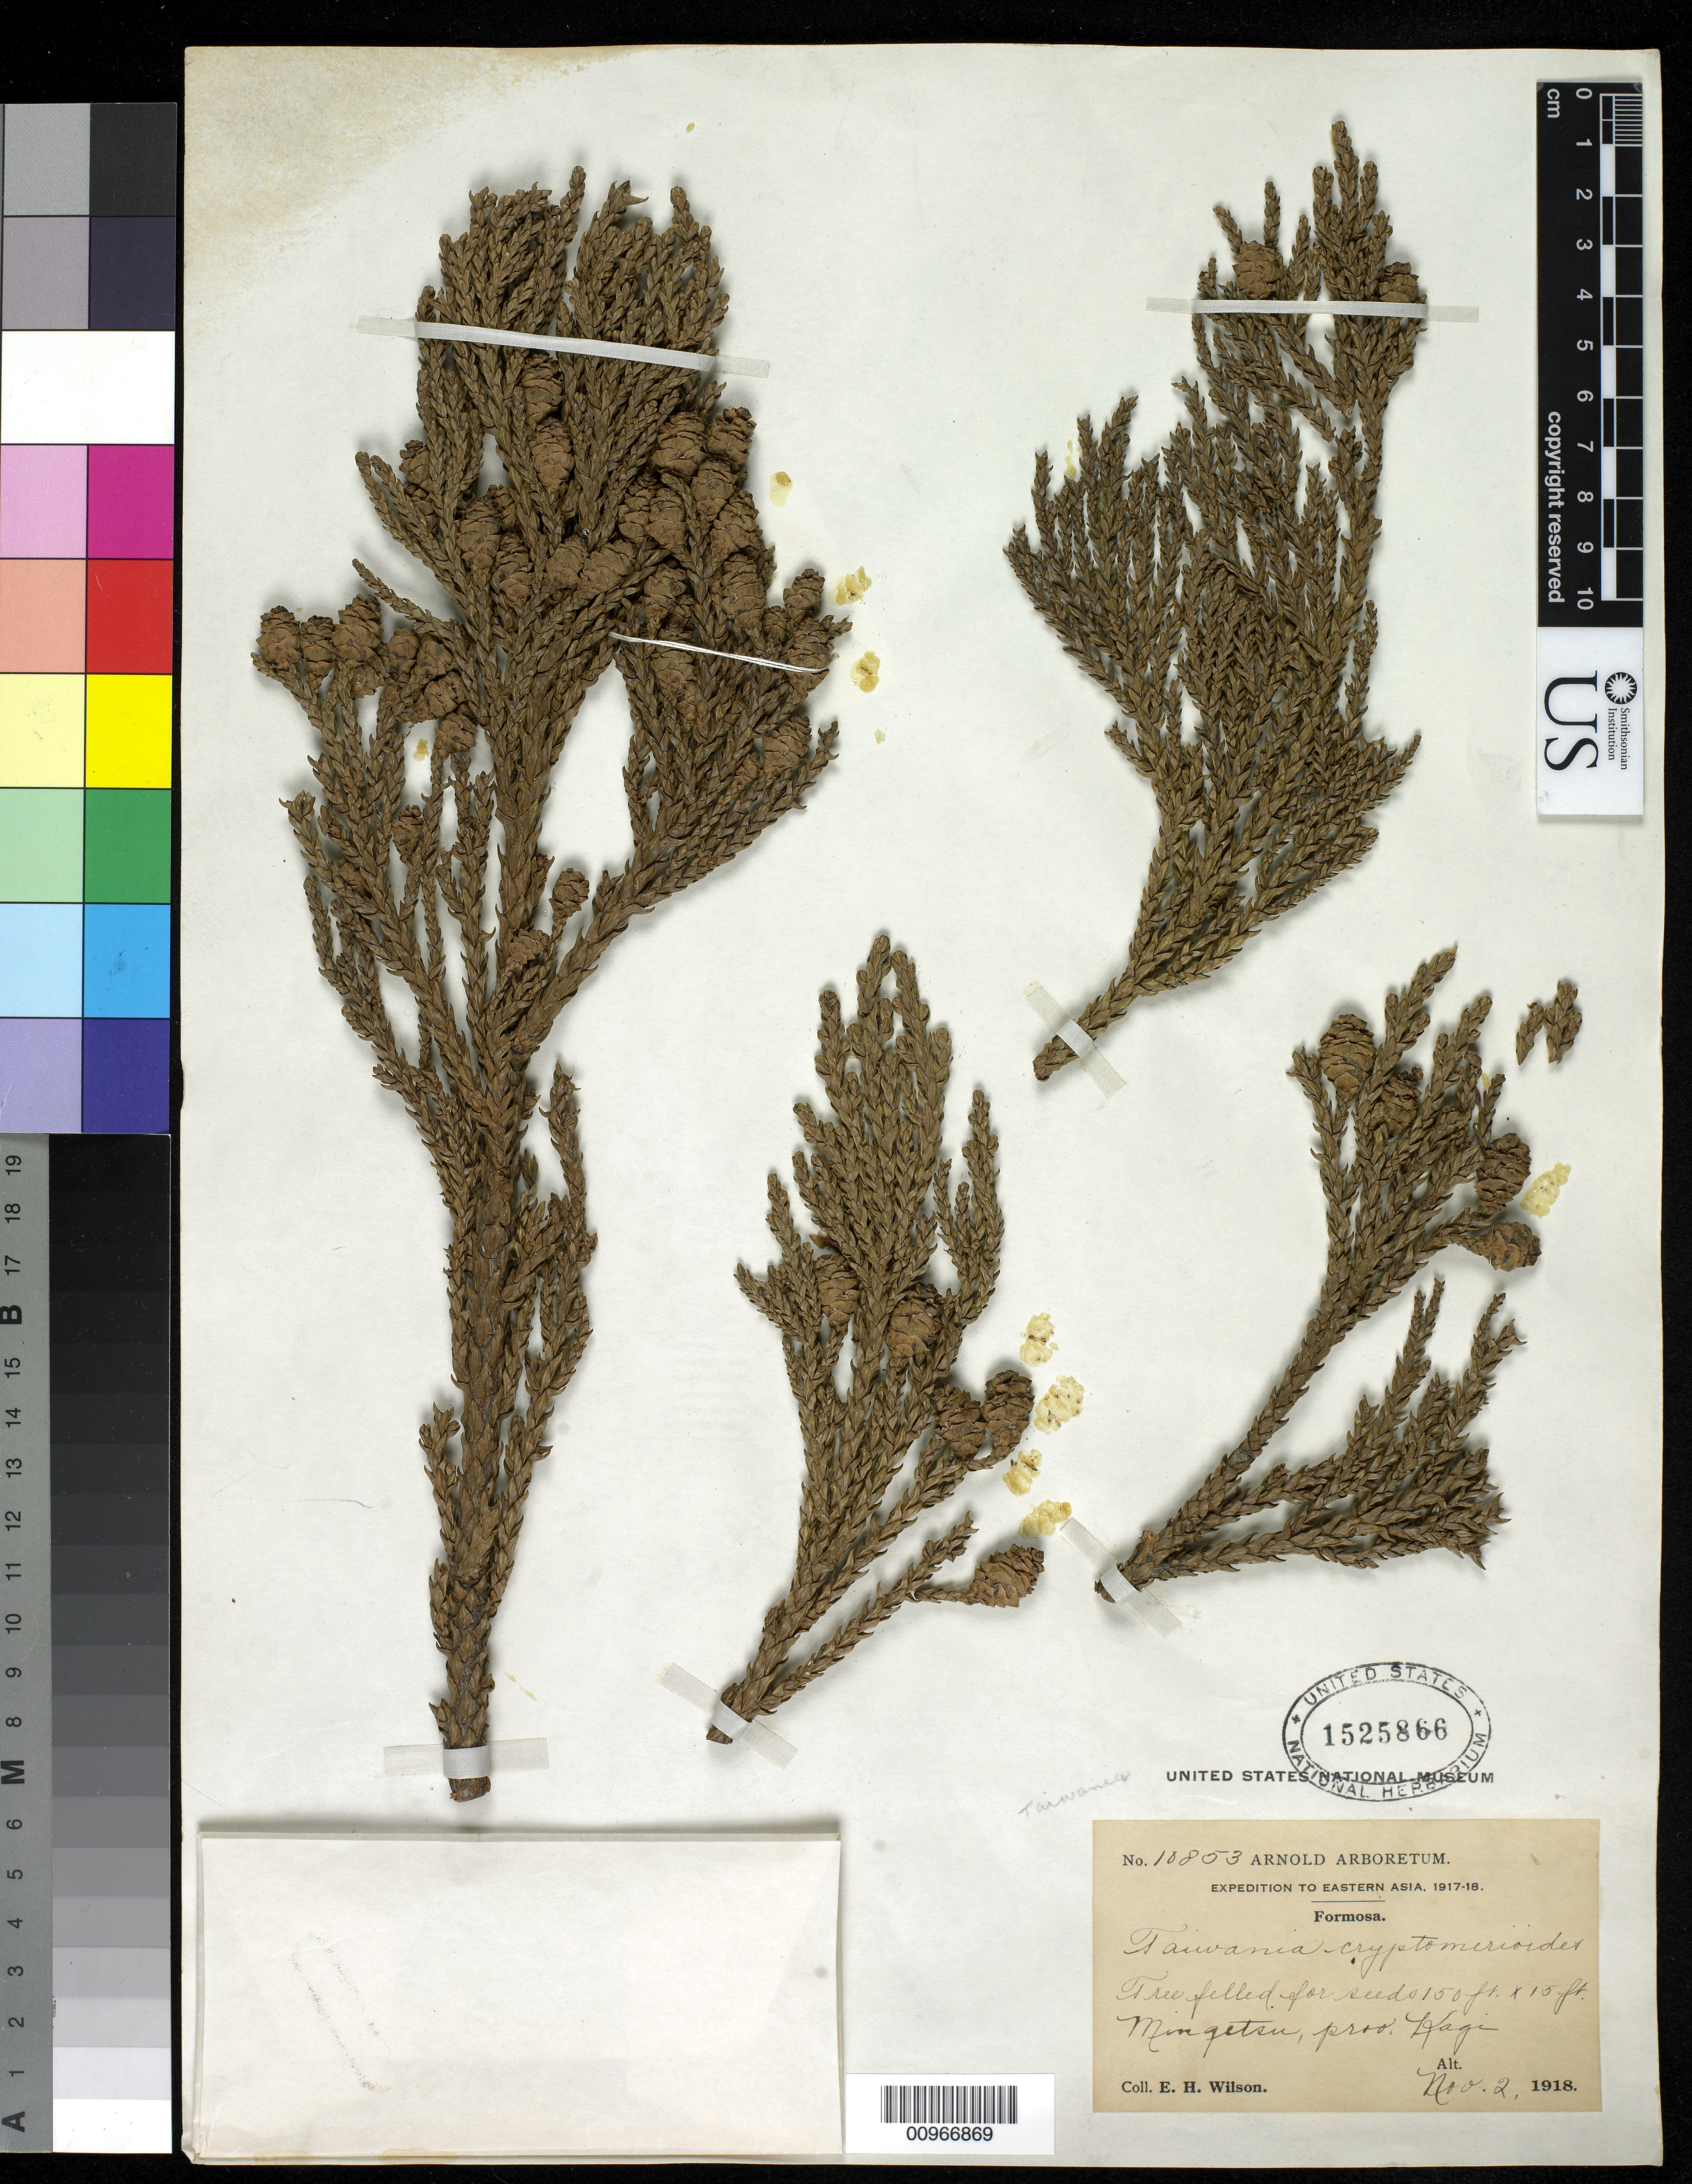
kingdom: Plantae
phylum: Tracheophyta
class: Pinopsida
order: Pinales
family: Cupressaceae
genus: Taiwania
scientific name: Taiwania cryptomerioides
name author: Hayata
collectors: E. H. Wilson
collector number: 10853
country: Taiwan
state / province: Kagi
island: Taiwan [Formosa]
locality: Mingetsu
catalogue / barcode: US 1525866